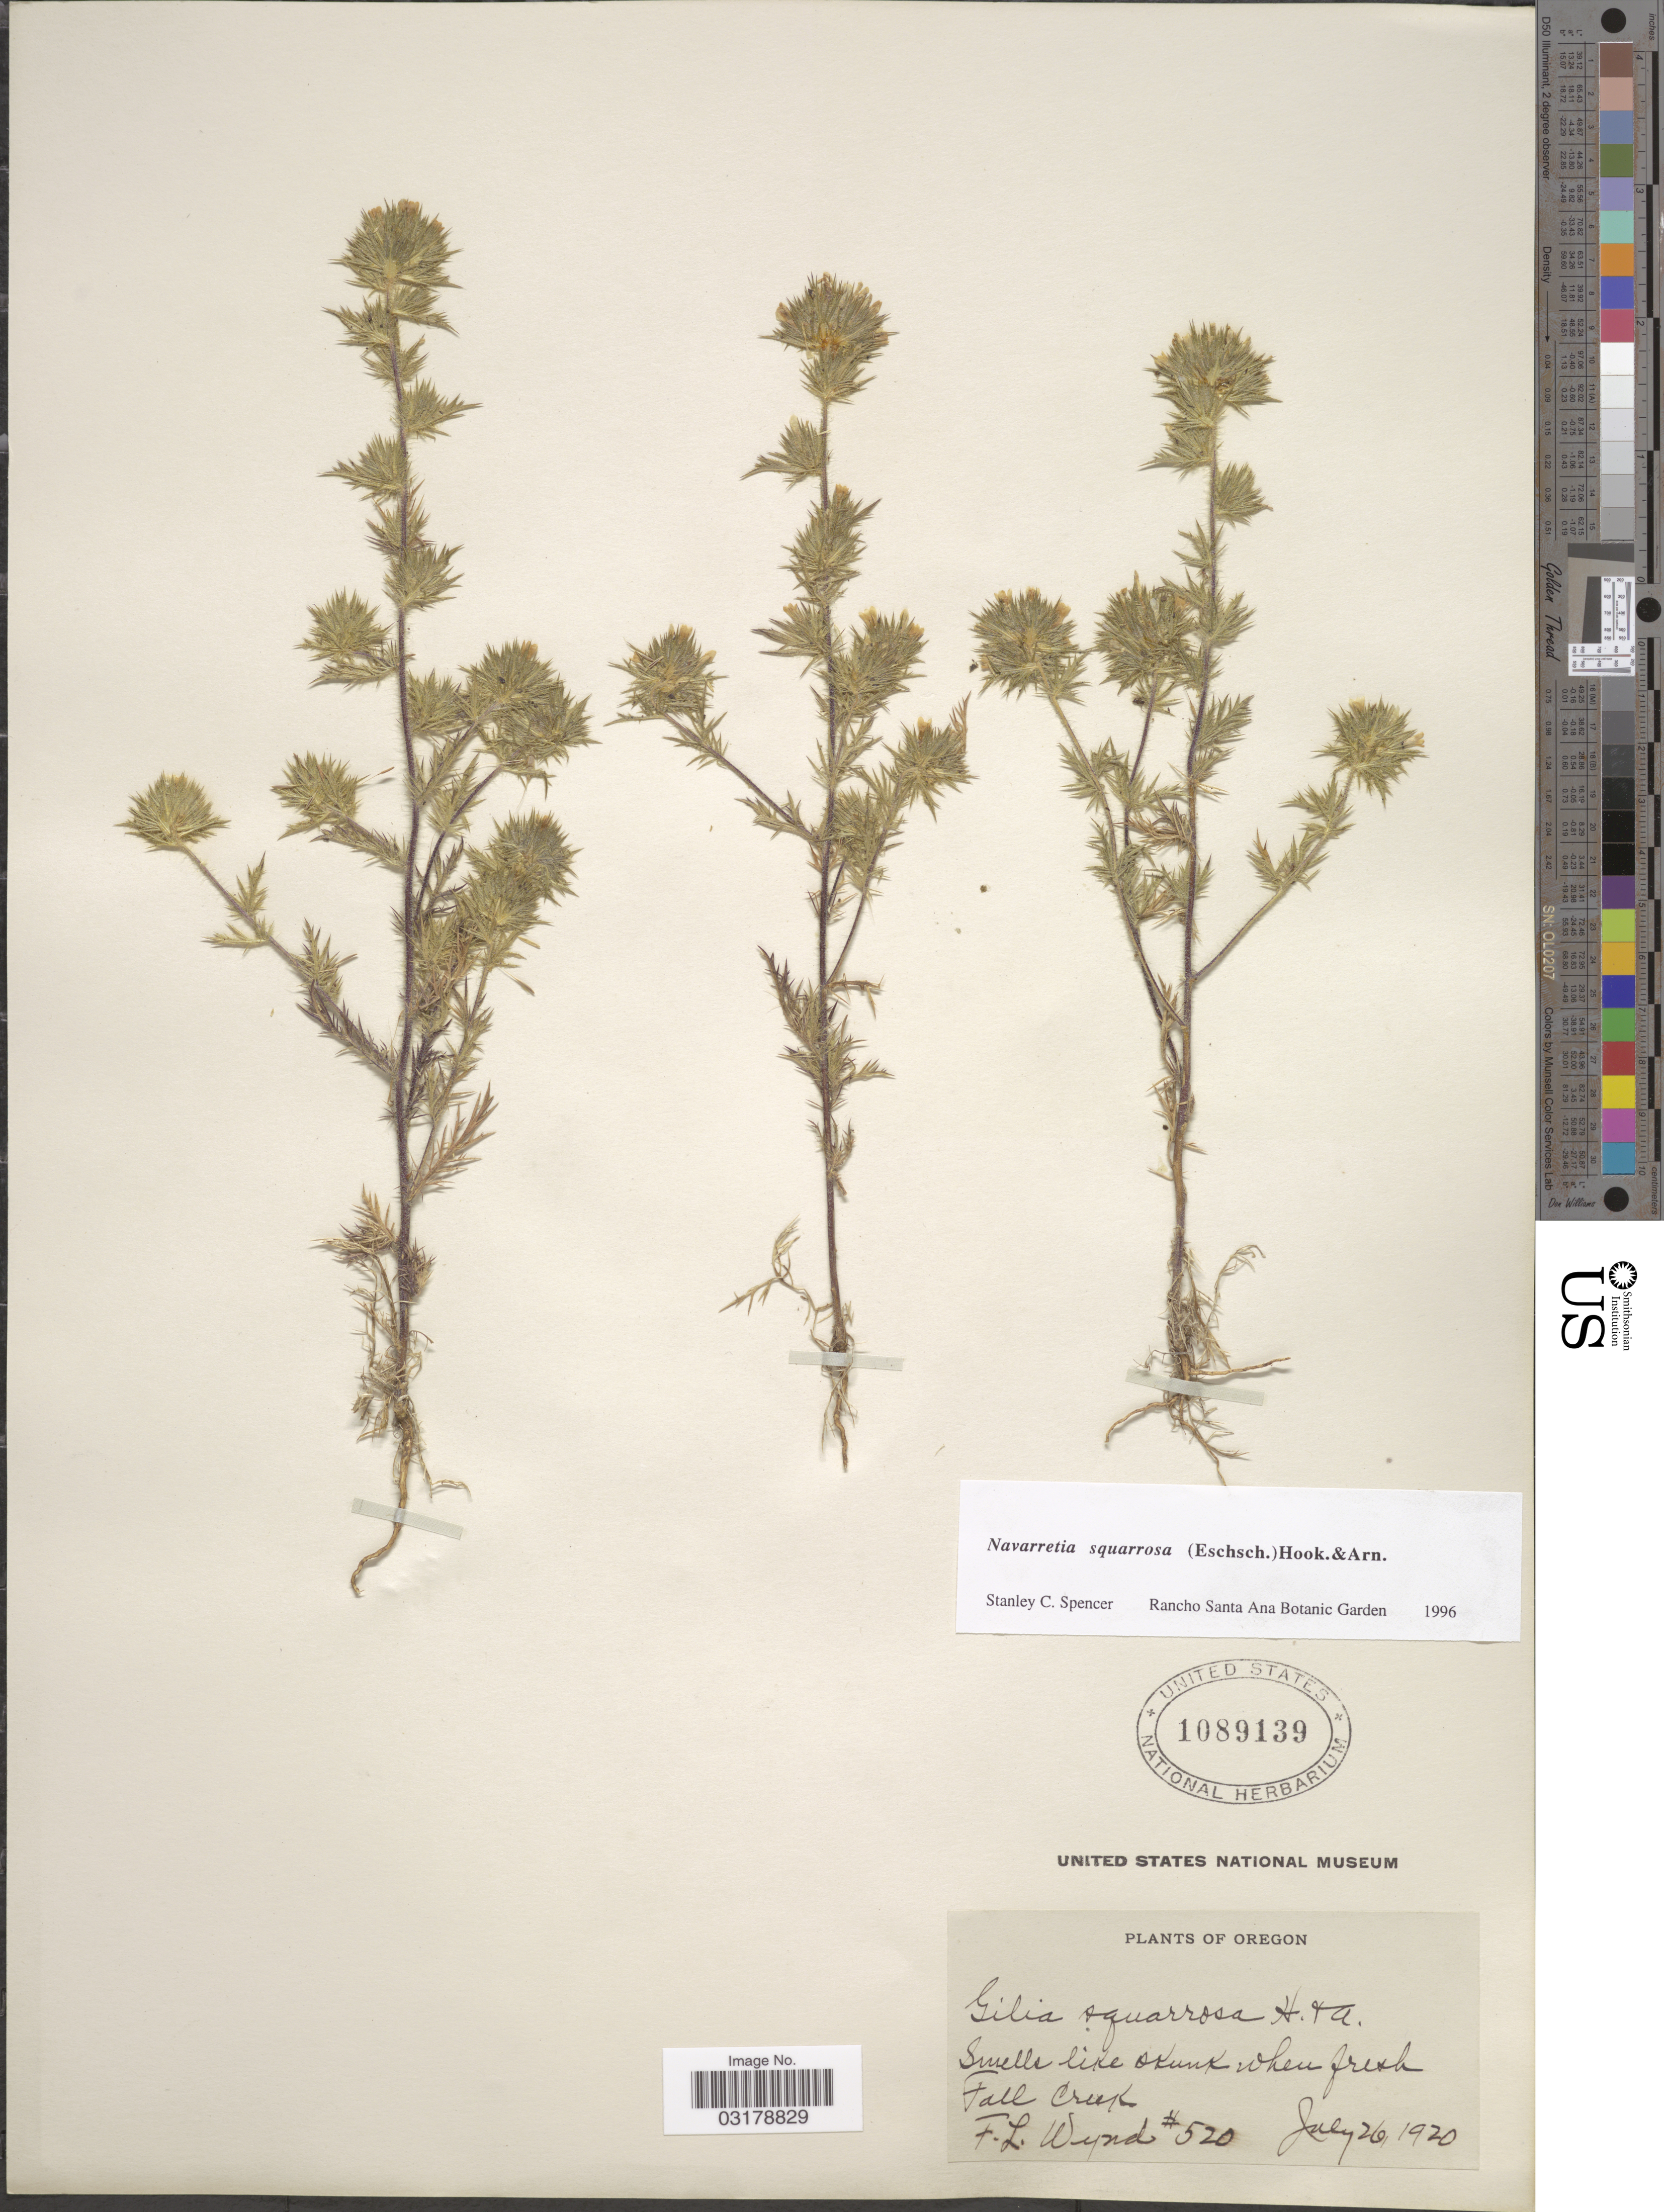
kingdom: Plantae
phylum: Tracheophyta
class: Magnoliopsida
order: Ericales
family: Polemoniaceae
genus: Navarretia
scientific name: Navarretia squarrosa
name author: (Eschsch.) Hook. & Arn.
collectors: F. L. Wynd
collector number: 520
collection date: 1920-07-26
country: United States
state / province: Oregon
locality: Fall Creek.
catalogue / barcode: US 1089139